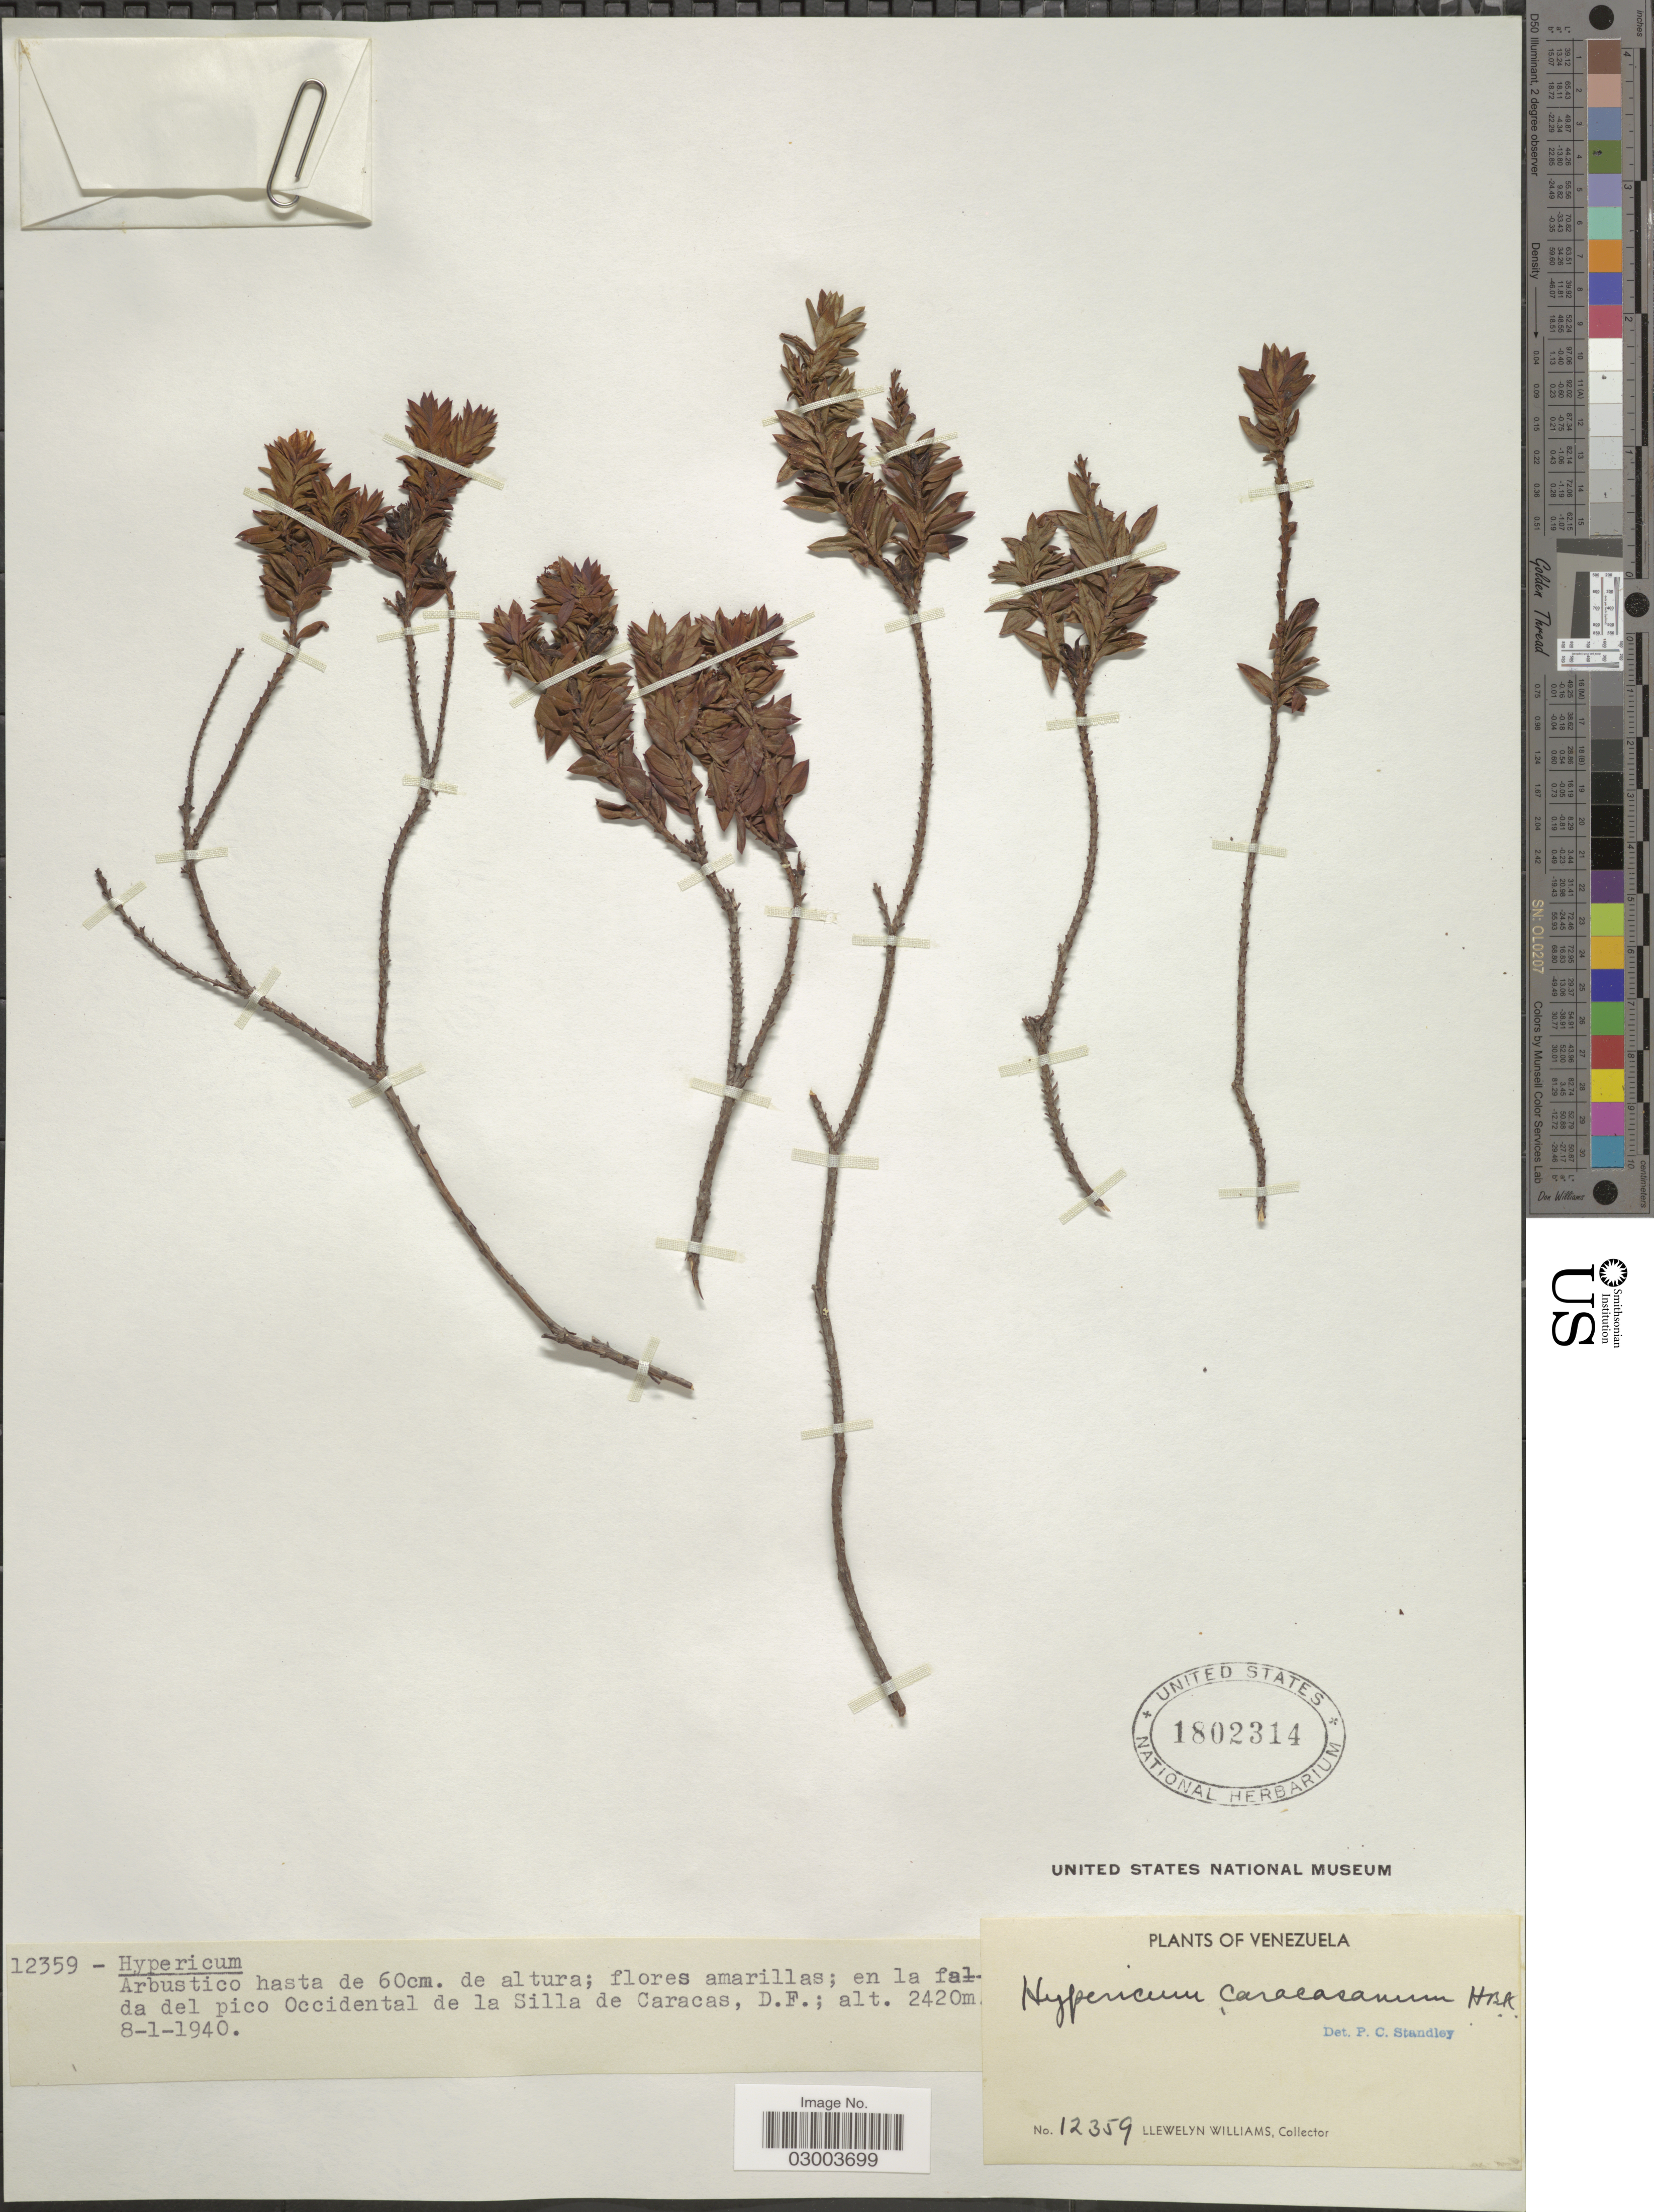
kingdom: Plantae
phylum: Tracheophyta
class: Magnoliopsida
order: Malpighiales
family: Hypericaceae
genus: Hypericum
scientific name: Hypericum caracasanum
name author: Willd.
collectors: Ll. Williams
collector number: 12359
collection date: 1940-01-08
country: Venezuela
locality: En la falda del pico Occidental de la Silla de Caracas, D.F.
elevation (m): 2420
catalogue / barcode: US 1802314